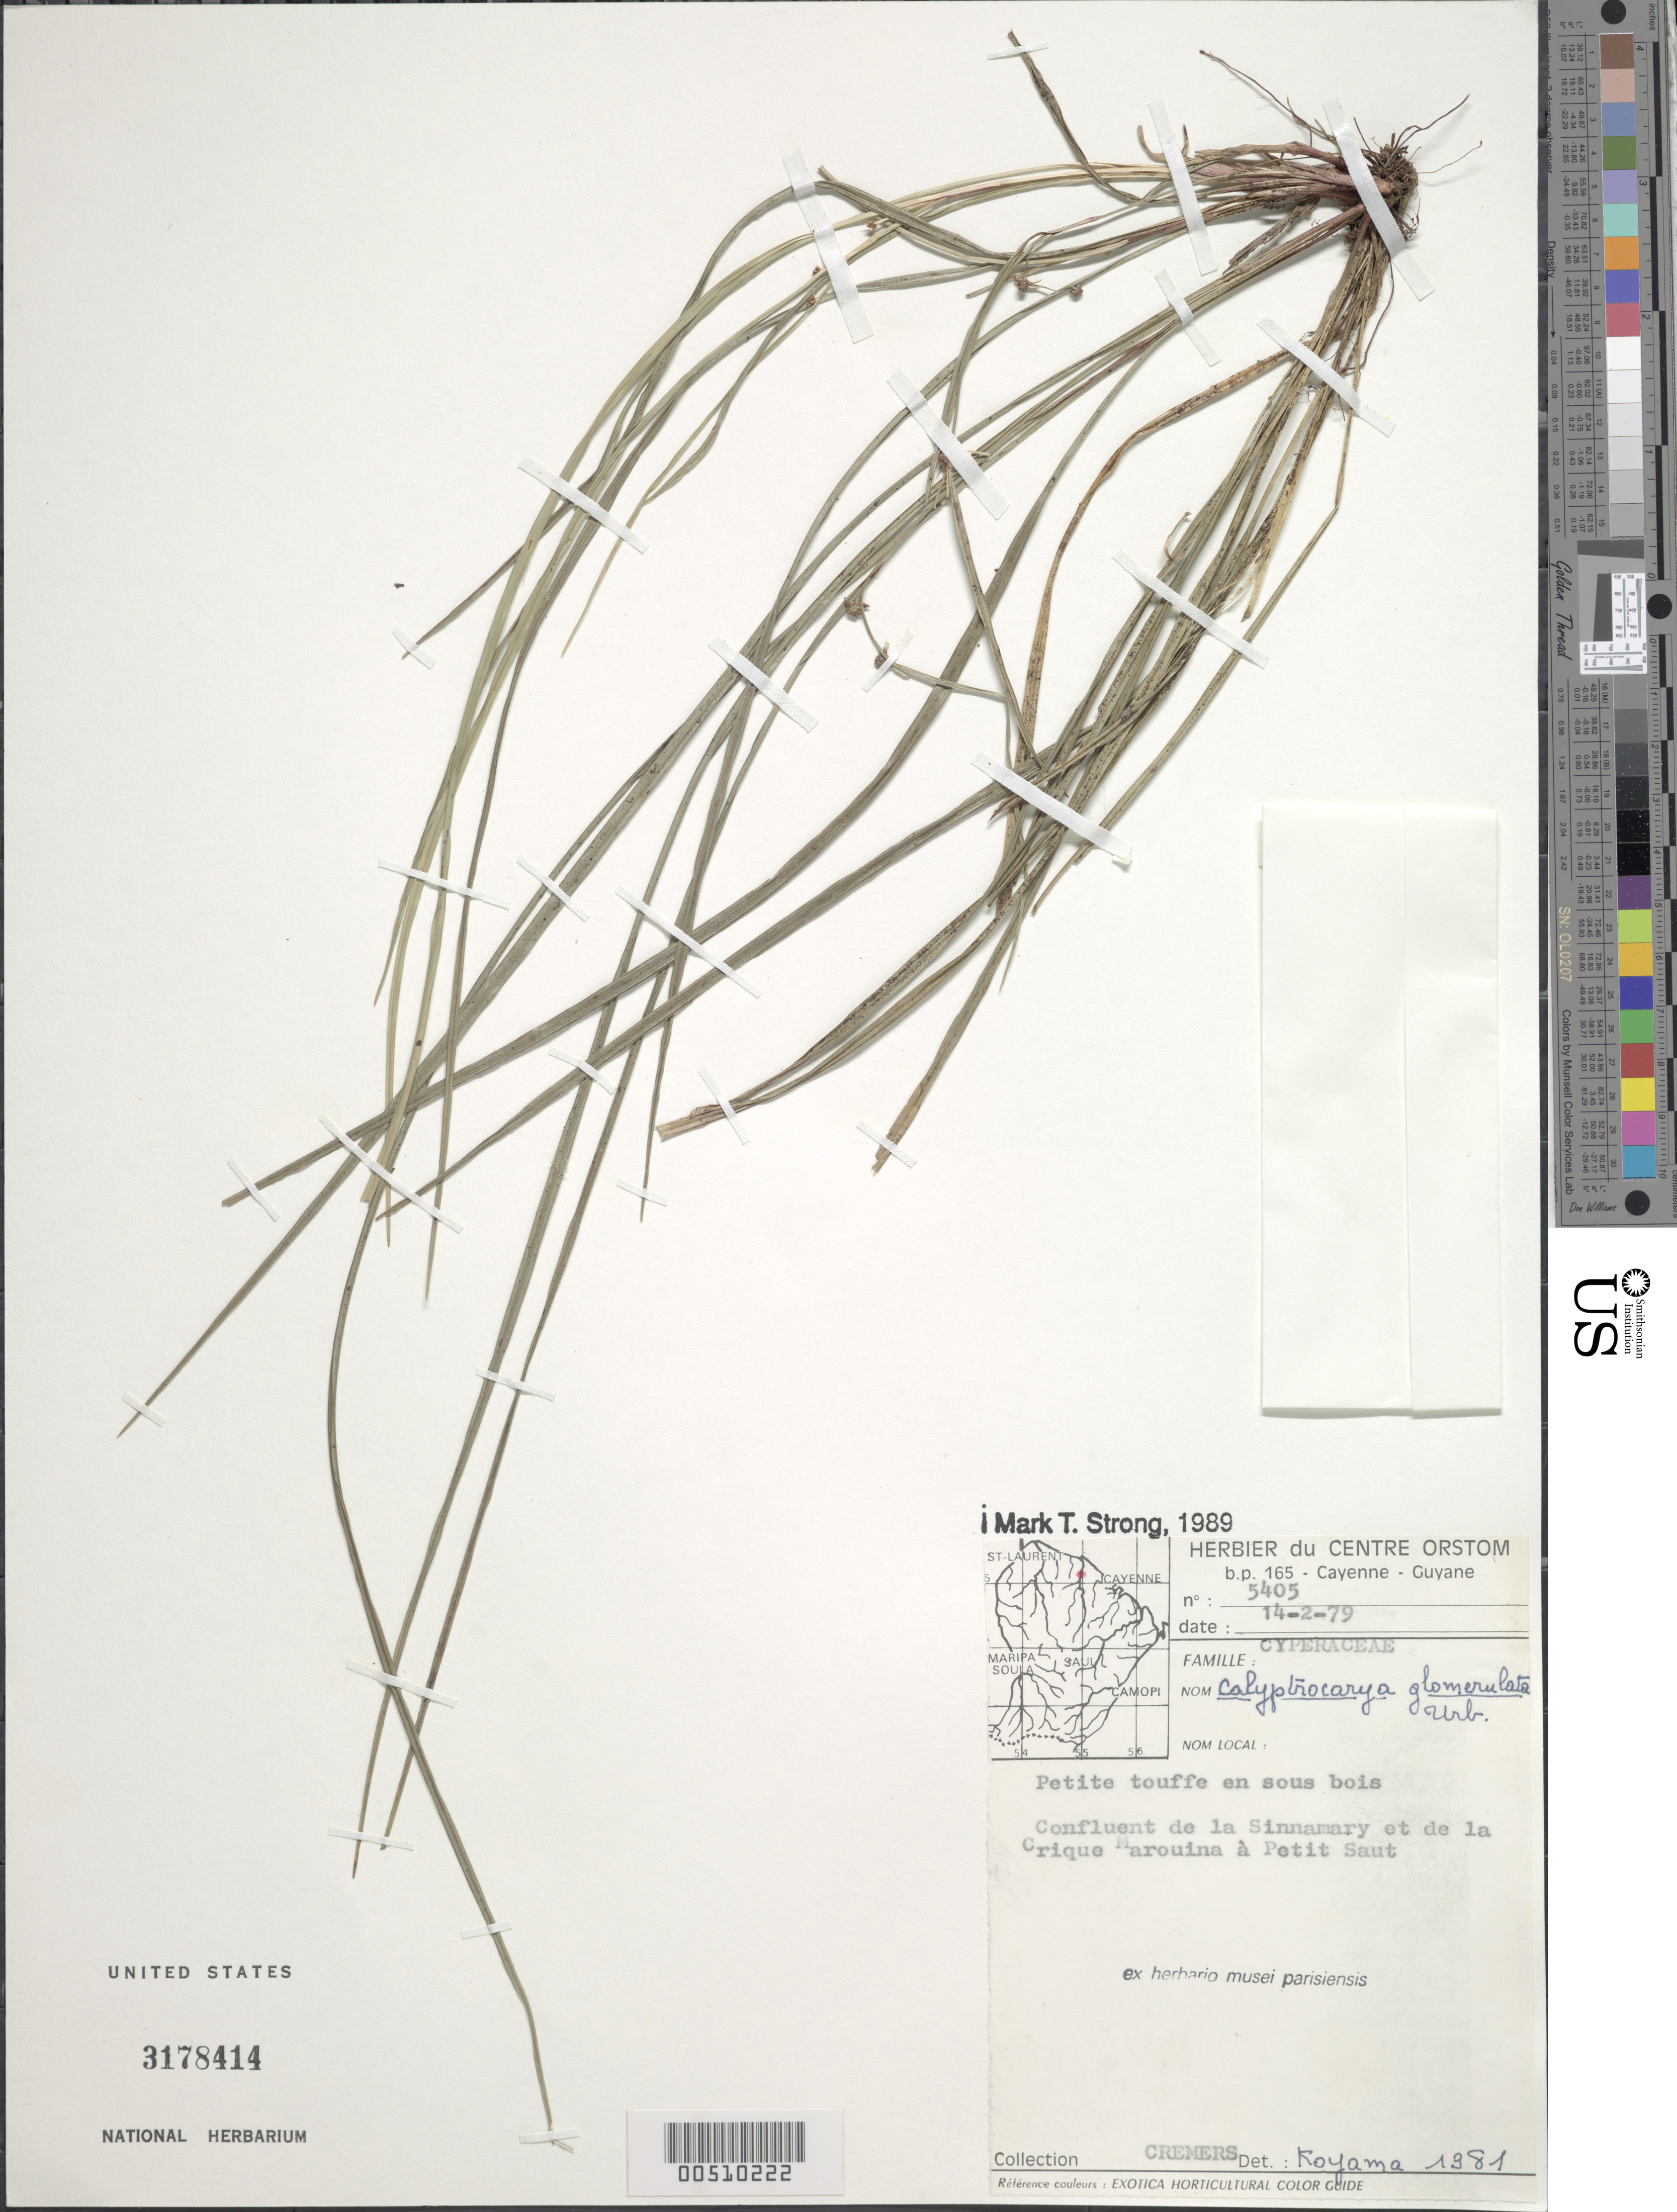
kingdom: Plantae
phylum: Tracheophyta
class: Liliopsida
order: Poales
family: Cyperaceae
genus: Calyptrocarya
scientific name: Calyptrocarya glomerulata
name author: (Brongn.) Urb.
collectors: G. Cremers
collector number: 5405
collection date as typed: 14 Feb 1979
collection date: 1979-02-14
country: French Guiana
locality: Confluent de la Sinnamary et de la Crique Marouina a Petit Saut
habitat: Petit touffe en sous bois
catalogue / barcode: US 3178414